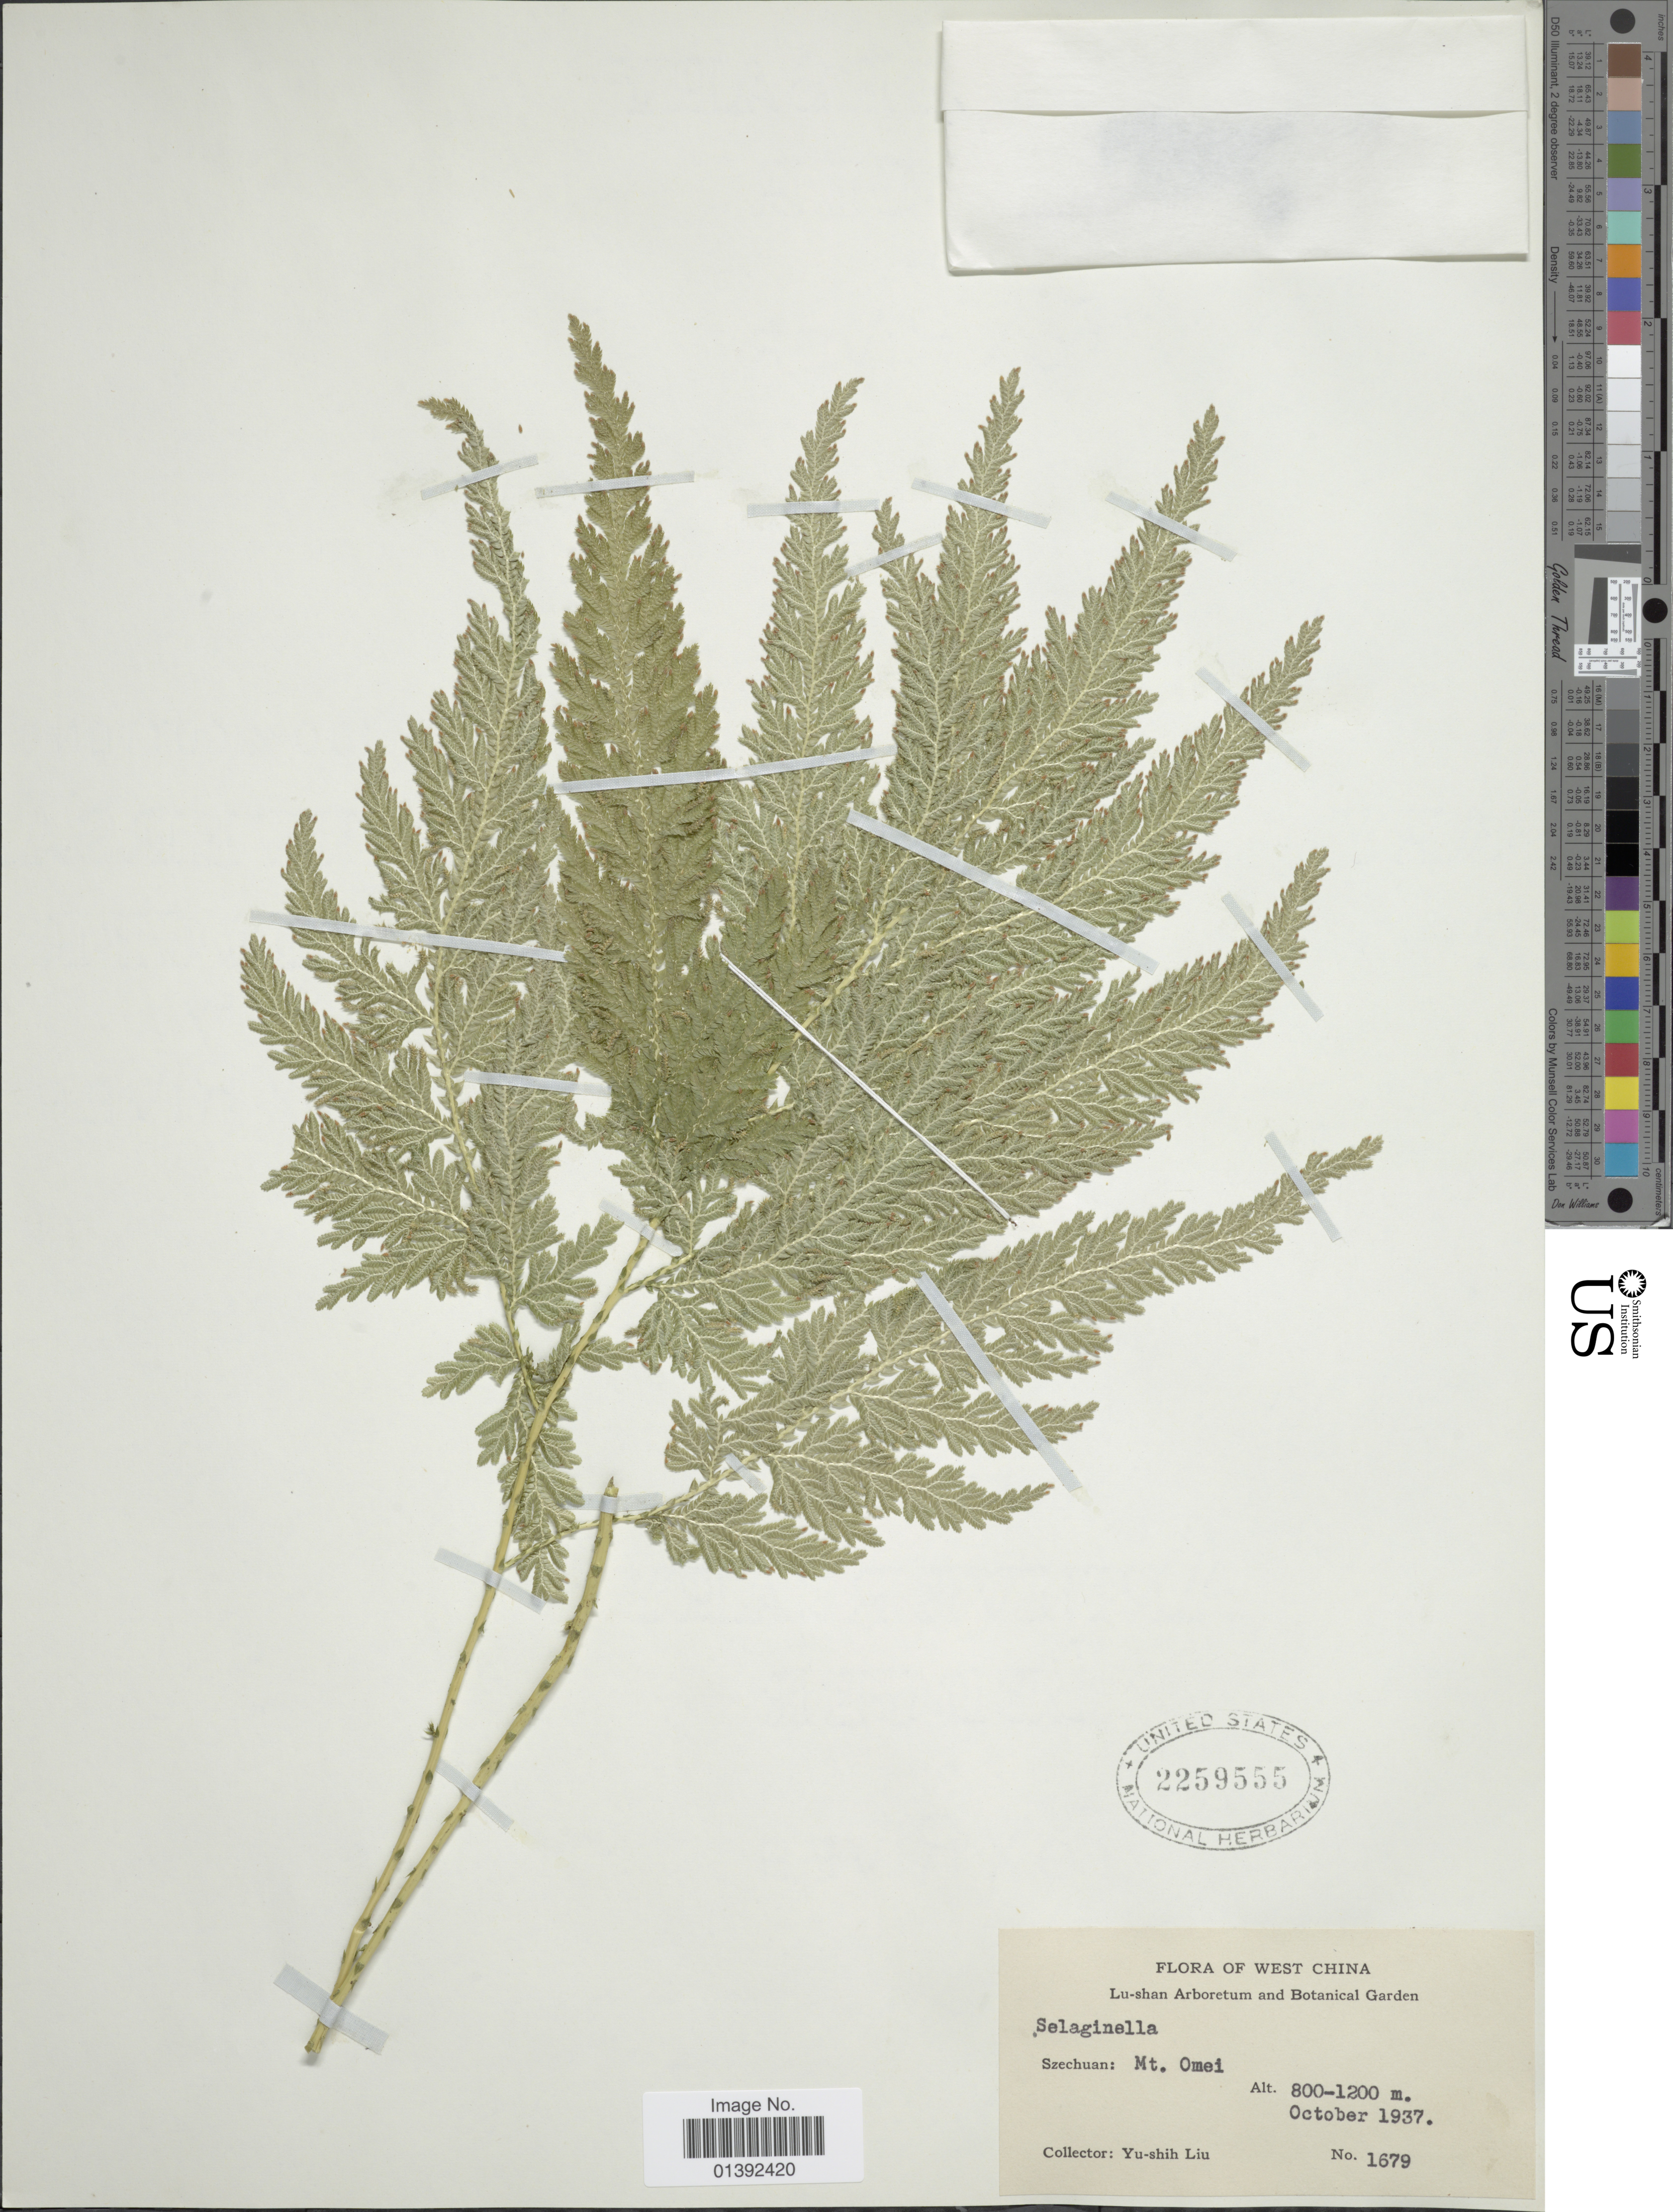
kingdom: Plantae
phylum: Tracheophyta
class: Lycopodiopsida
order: Selaginellales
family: Selaginellaceae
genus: Selaginella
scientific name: Selaginella sp.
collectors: Y.-S. Liu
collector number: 1679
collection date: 1937-10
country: China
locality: West China, Szechuan: Mt. Omei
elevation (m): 800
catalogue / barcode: US 2259555